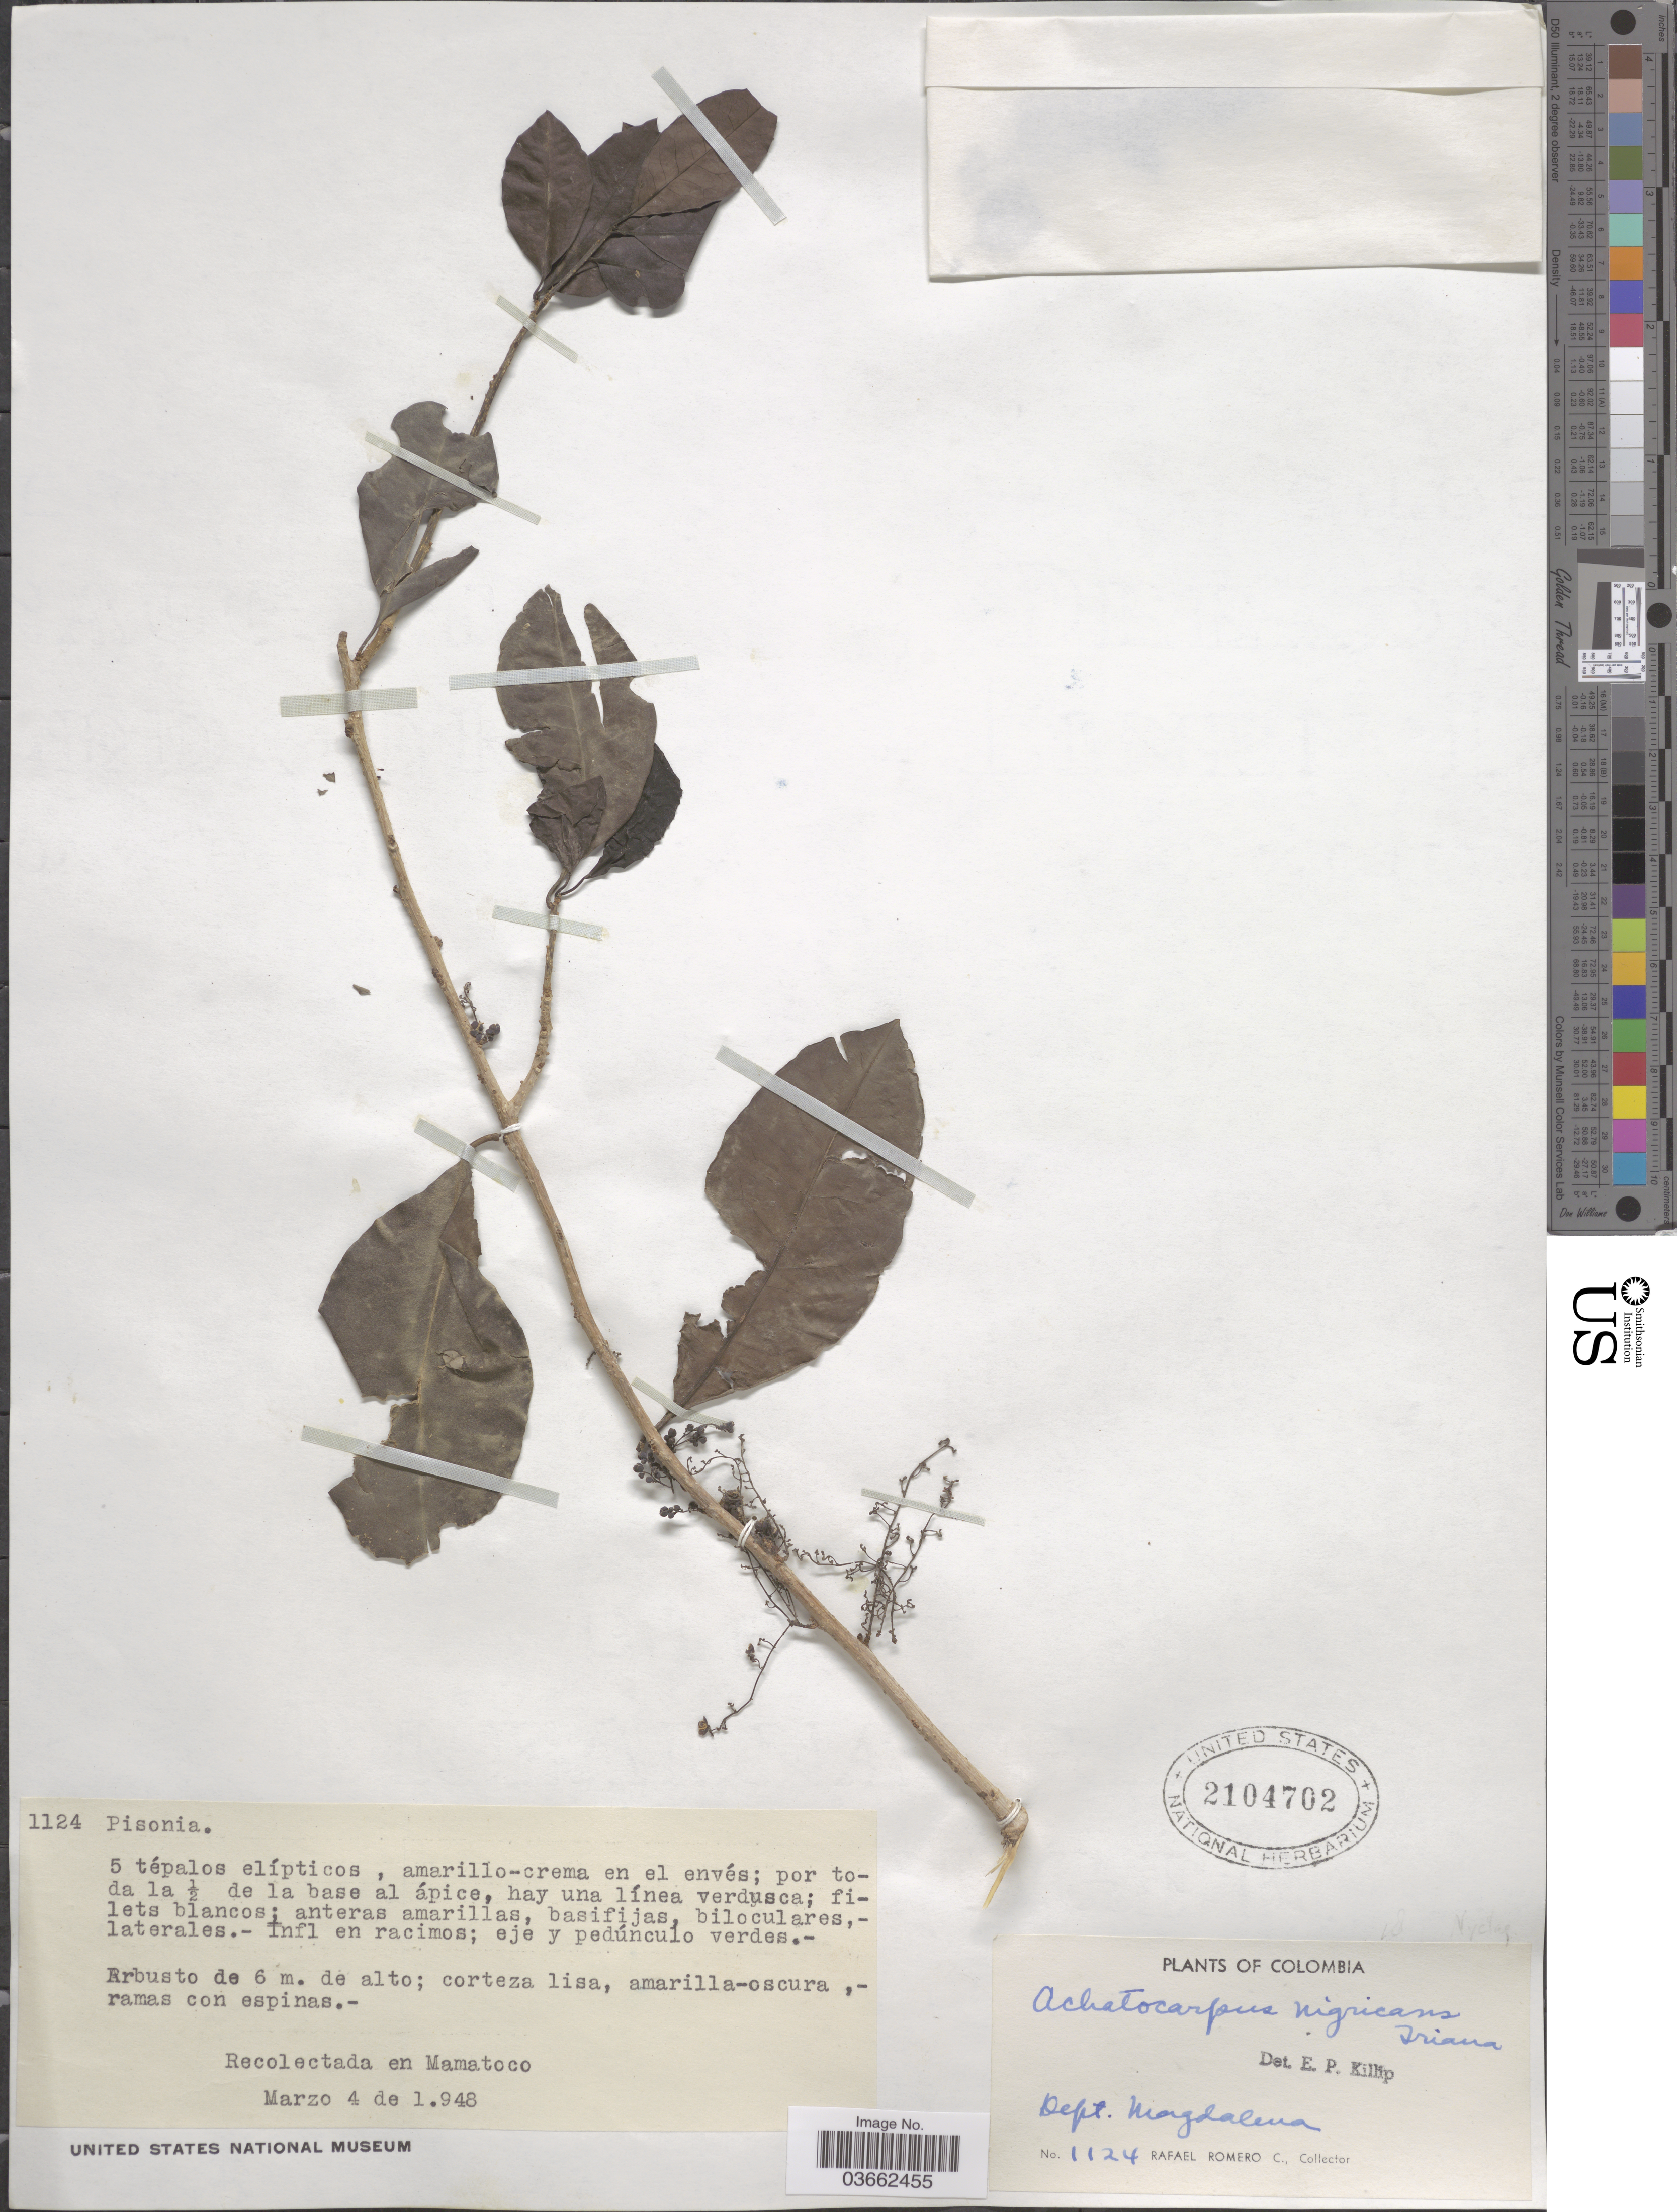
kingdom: Plantae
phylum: Tracheophyta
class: Magnoliopsida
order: Caryophyllales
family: Achatocarpaceae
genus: Achatocarpus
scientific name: Achatocarpus nigricans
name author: Triana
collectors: R. Romero Castañeda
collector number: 1124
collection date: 1948-03-04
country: Colombia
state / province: Magdalena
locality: Mamatoco, Dept. Magdalena.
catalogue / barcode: US 2104702